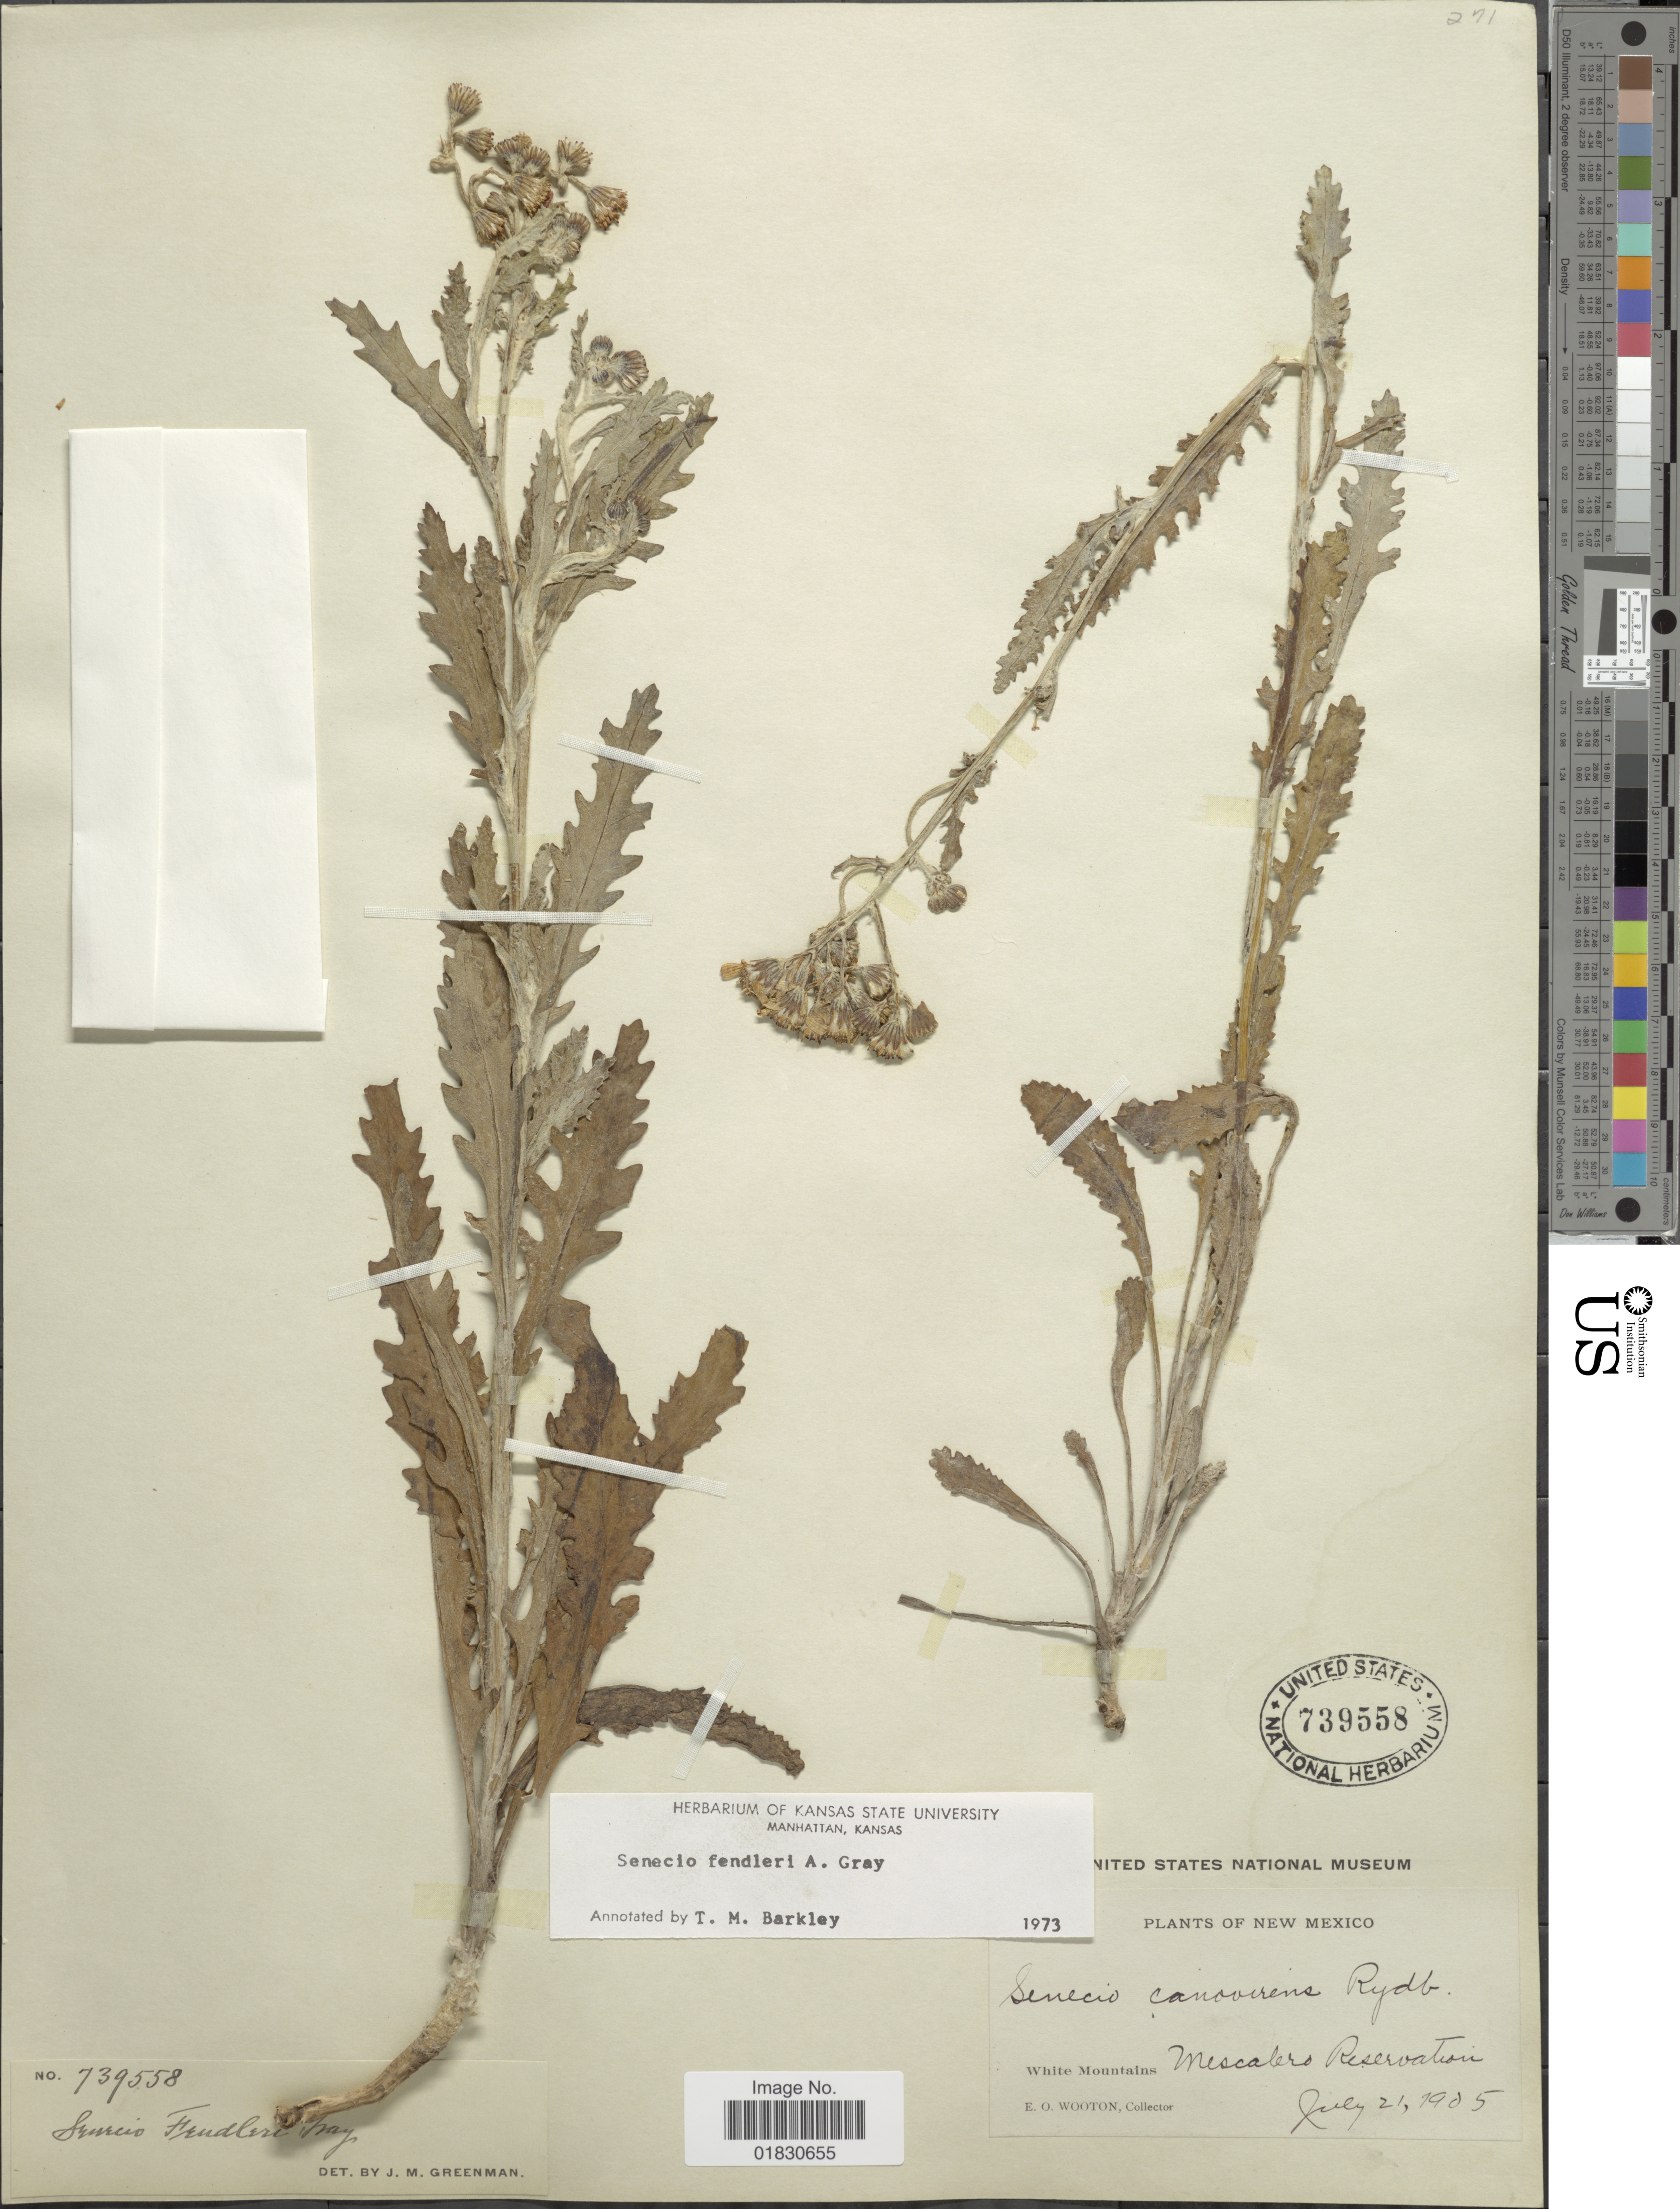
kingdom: Plantae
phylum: Tracheophyta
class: Magnoliopsida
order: Asterales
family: Asteraceae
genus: Packera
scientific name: Packera fendleri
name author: (A. Gray) W.A. Weber & Á. Löve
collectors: E. O. Wooton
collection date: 1905-07-21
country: United States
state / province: New Mexico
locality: White Mountains, Mescalero Reservation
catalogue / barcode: US 739558